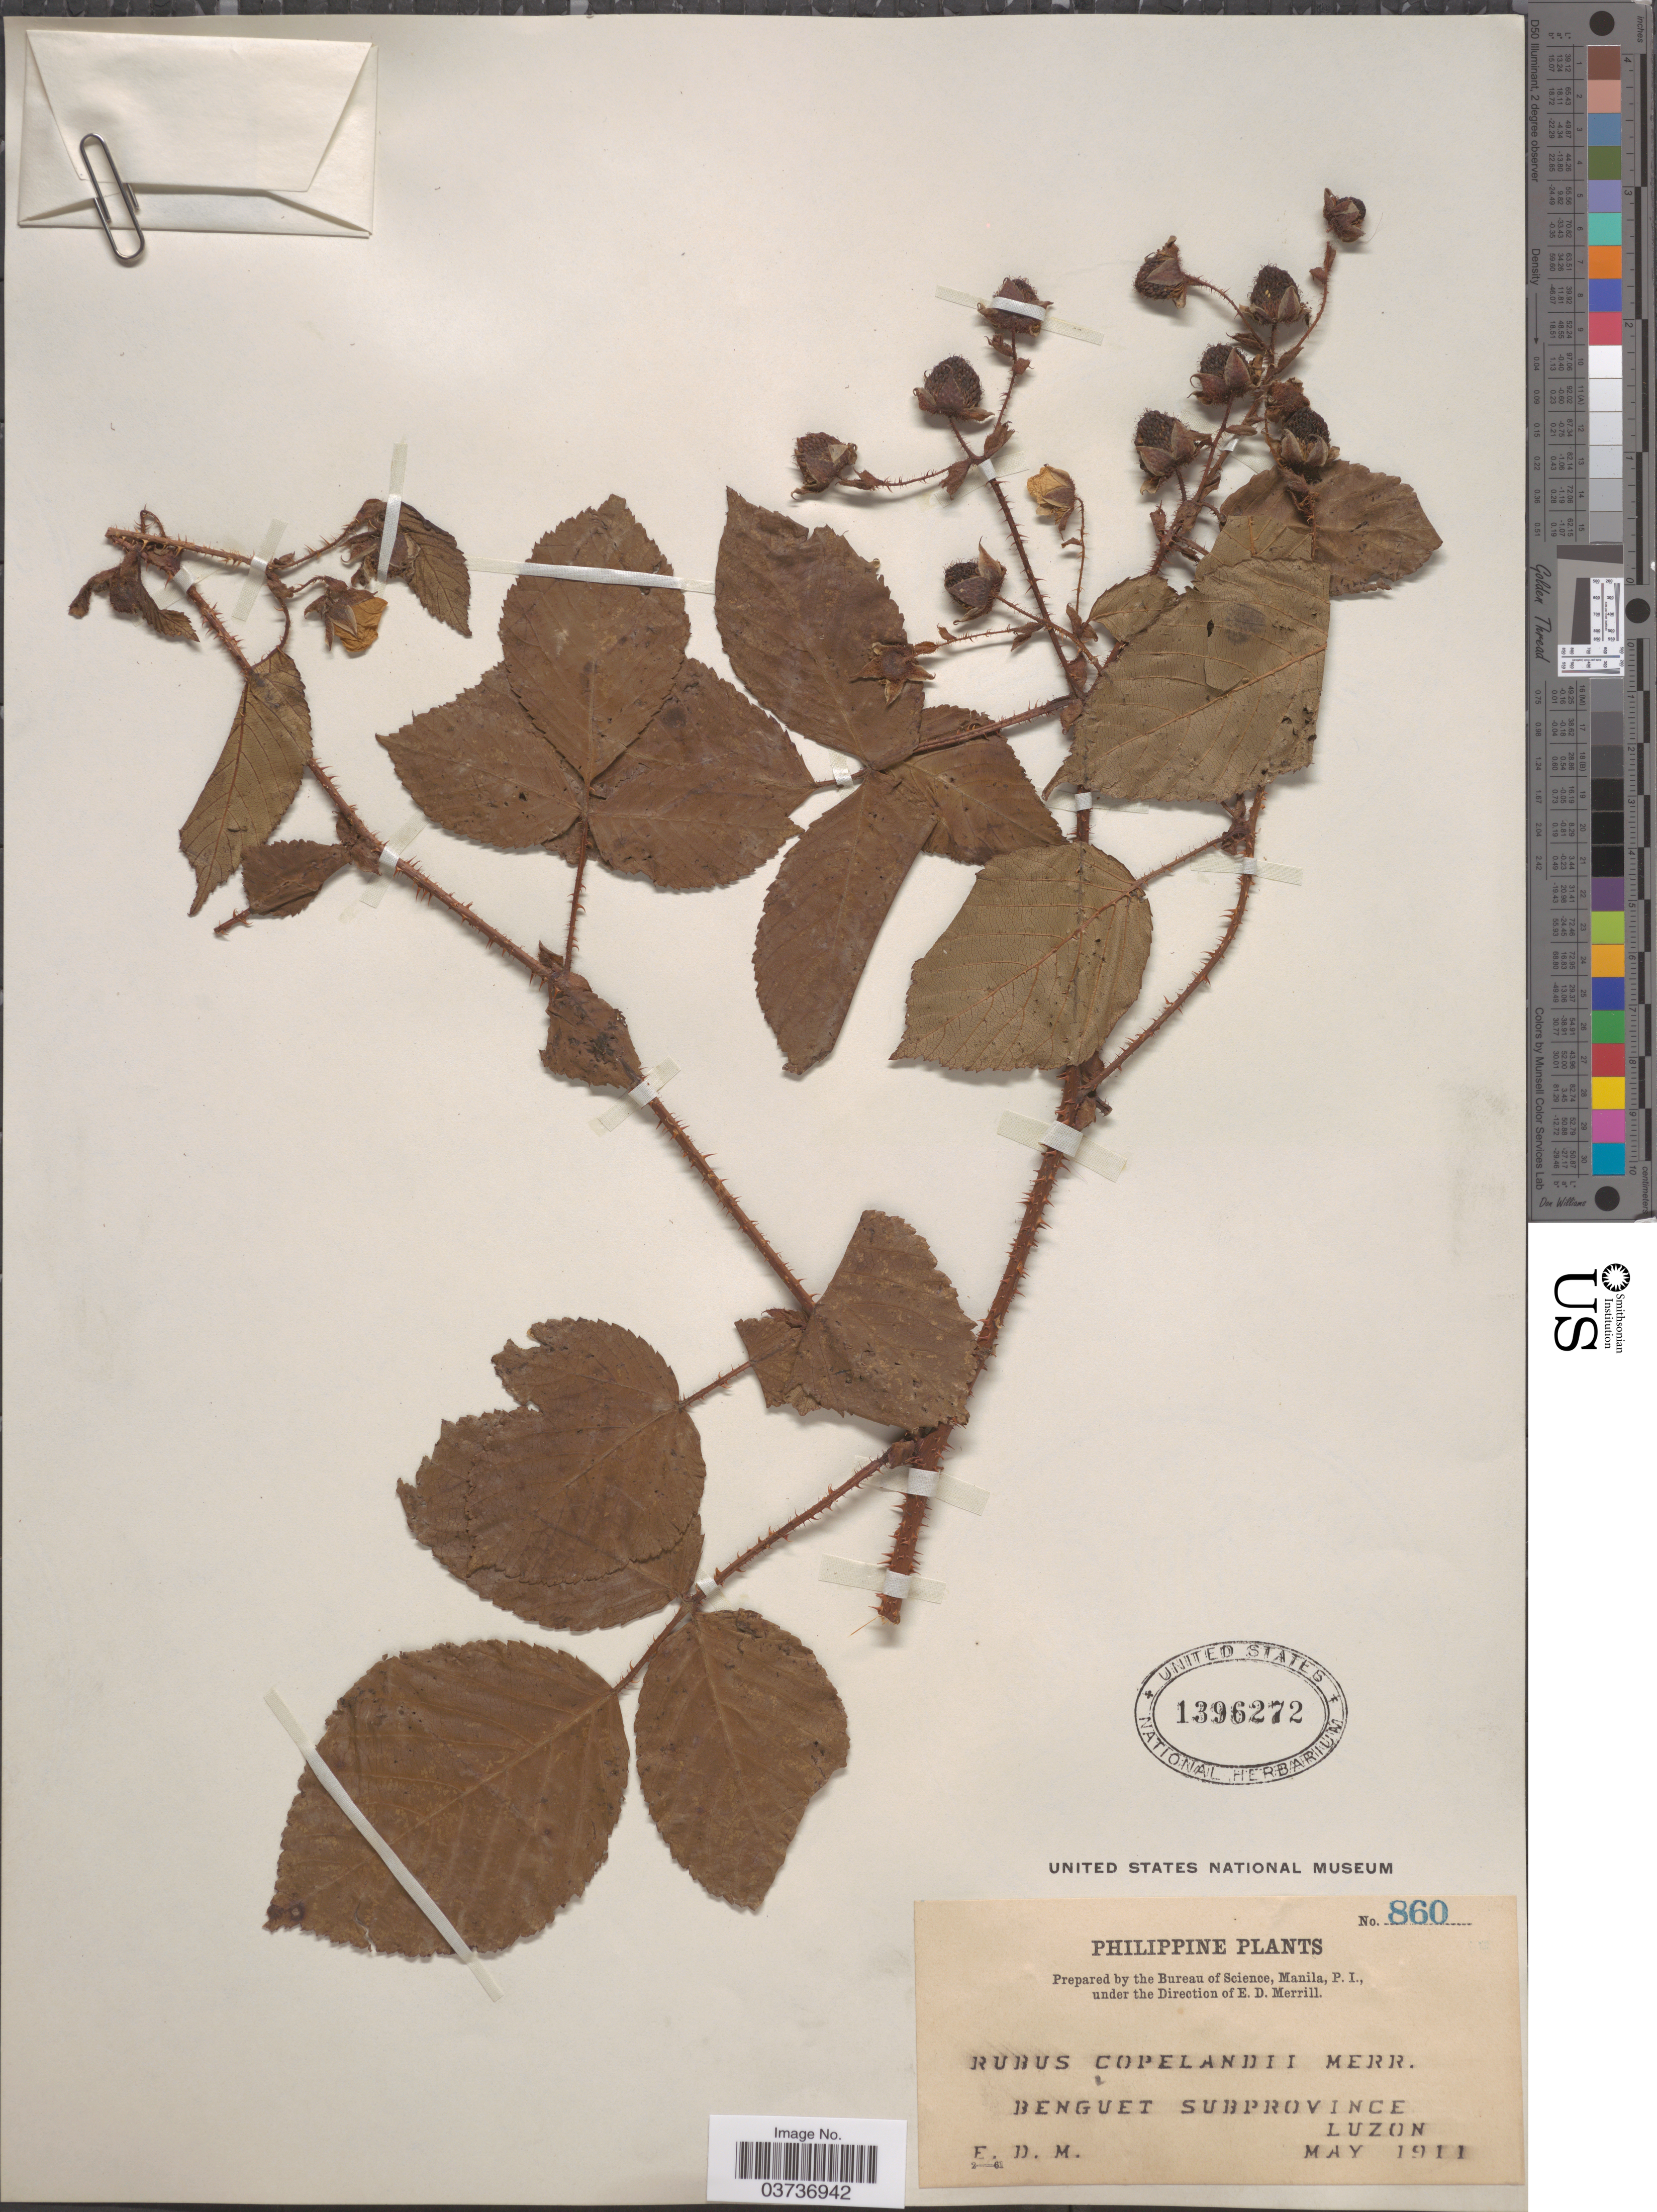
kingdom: Plantae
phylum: Tracheophyta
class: Magnoliopsida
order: Rosales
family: Rosaceae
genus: Rubus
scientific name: Rubus copelandii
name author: Merr.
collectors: E. D. Merrill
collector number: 860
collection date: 1911-05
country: Philippines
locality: Benguet Subprovince. Luzon.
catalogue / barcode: US 1396272